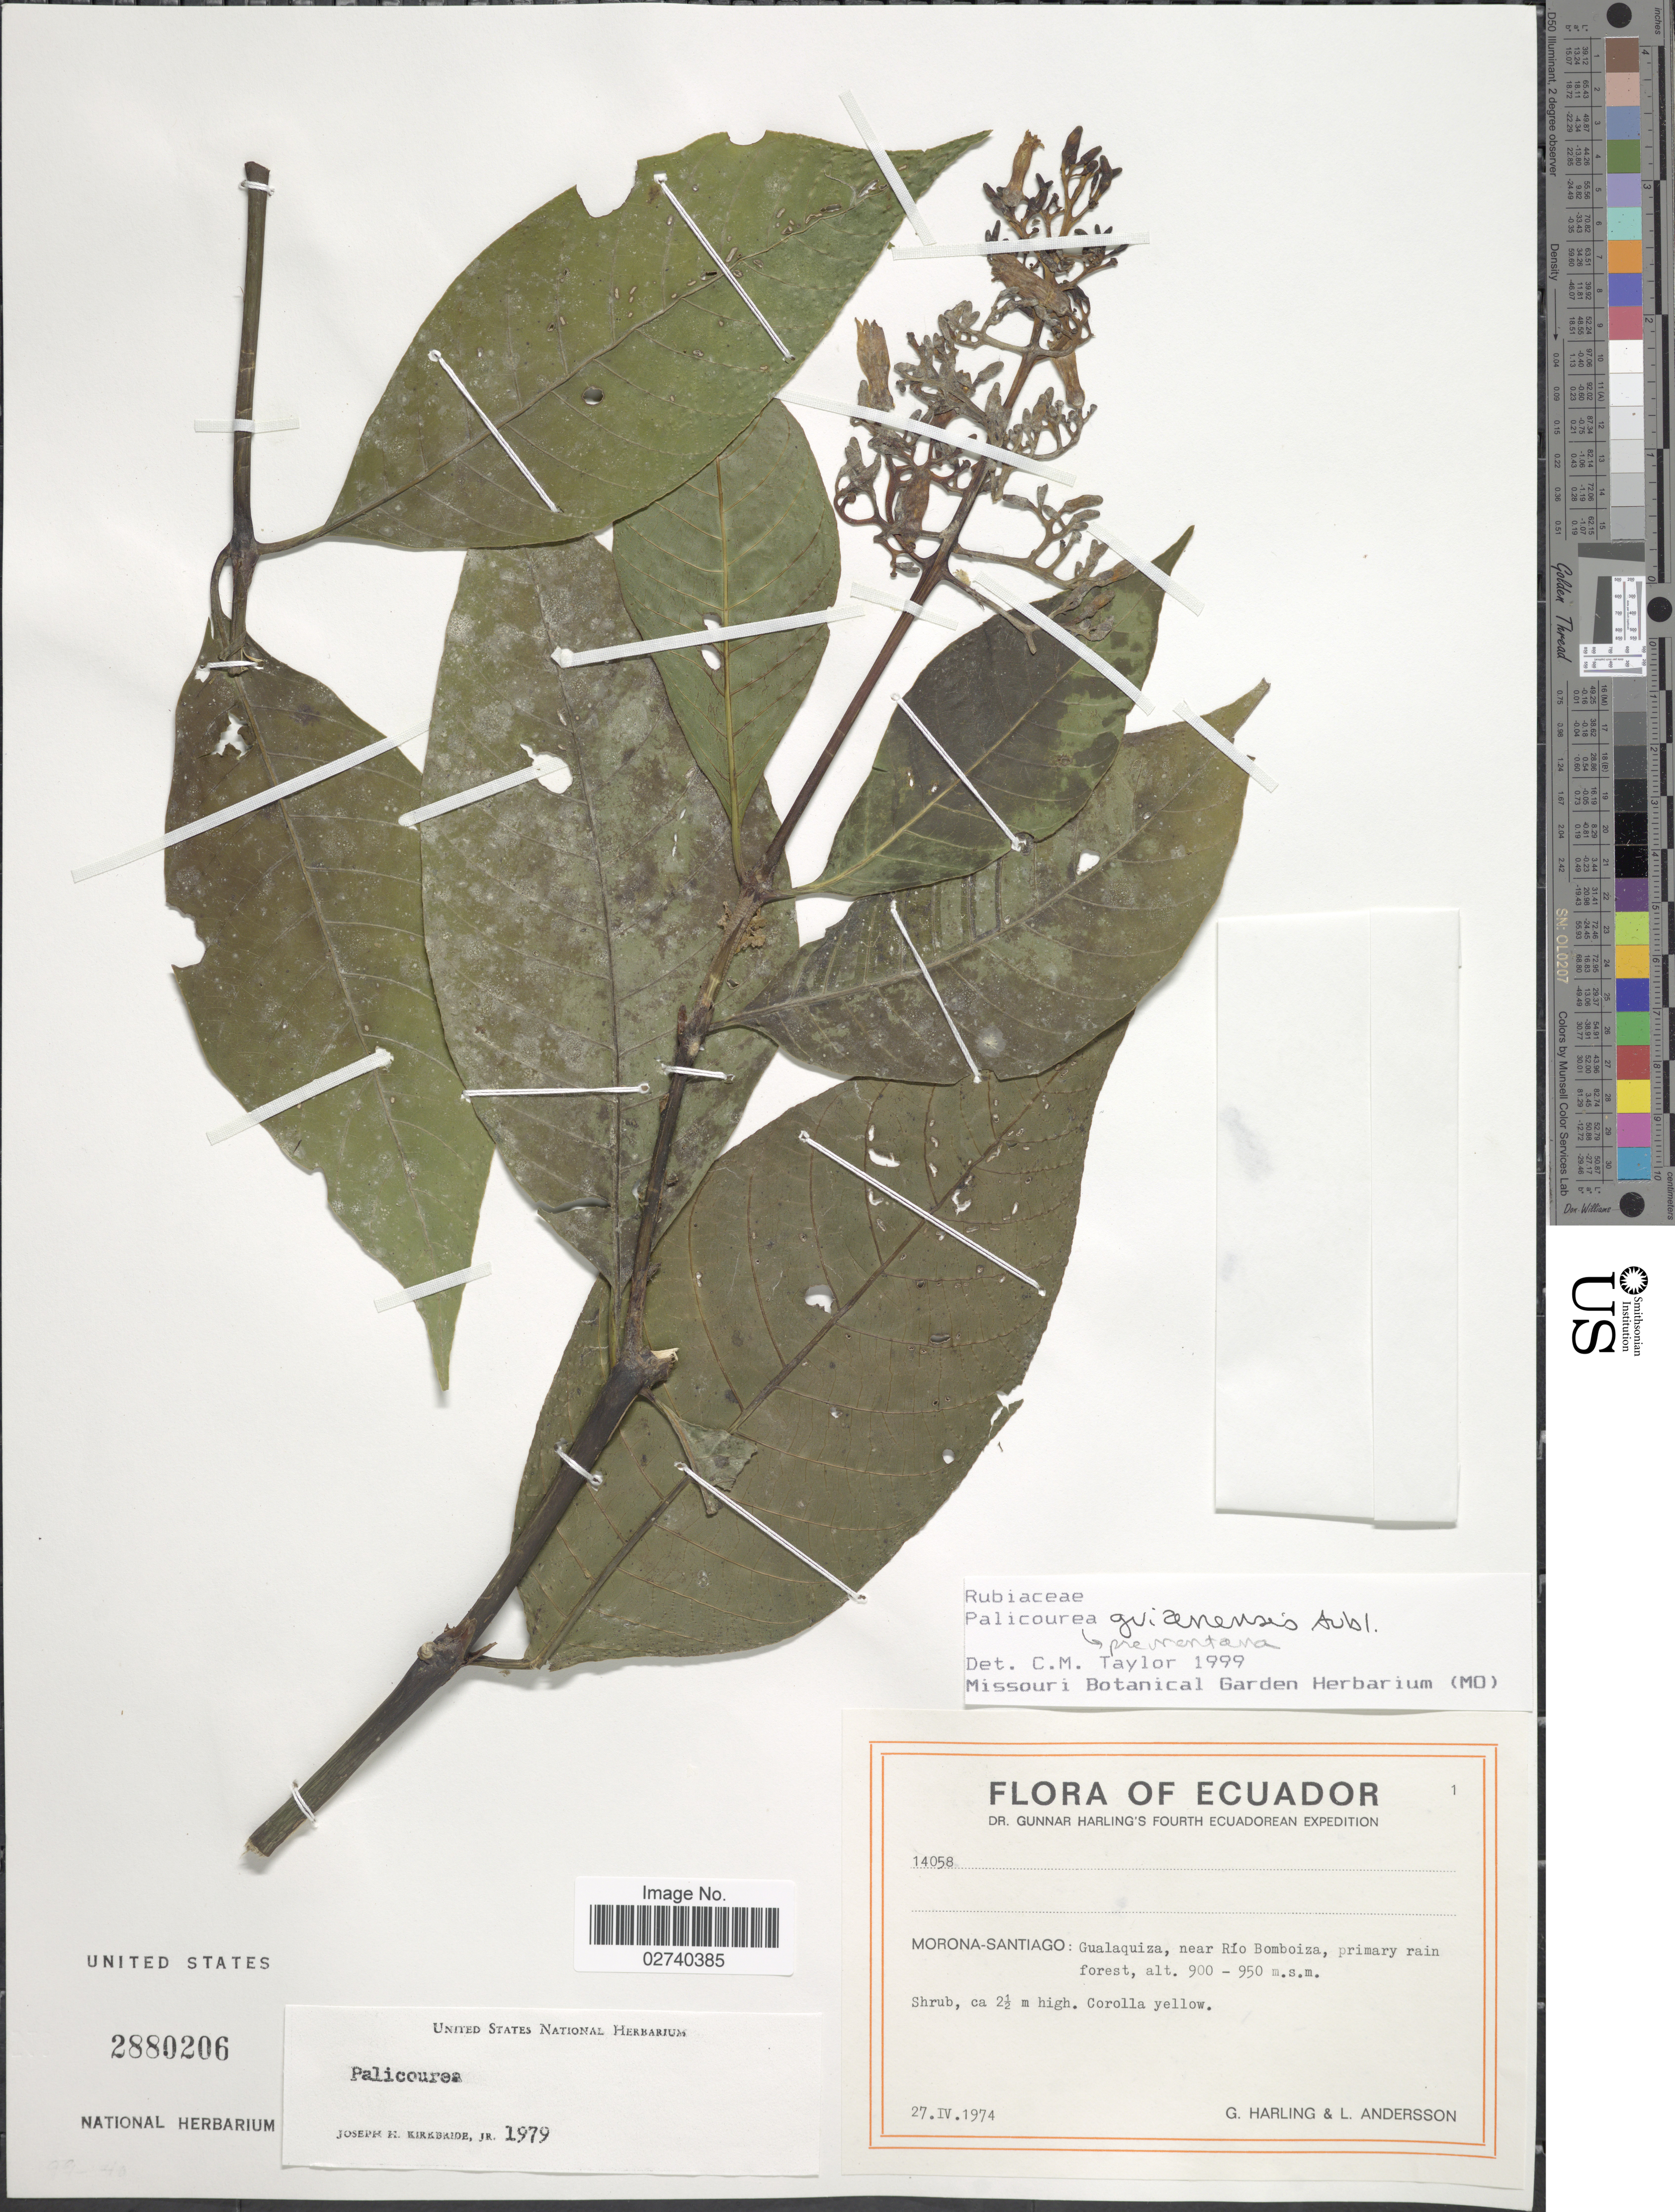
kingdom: Plantae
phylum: Tracheophyta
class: Magnoliopsida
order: Gentianales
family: Rubiaceae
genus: Palicourea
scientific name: Palicourea premontana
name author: C.M. Taylor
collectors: G. Harling & L. Andersson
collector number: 14058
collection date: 1974-04-27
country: Ecuador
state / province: Morona-Santiago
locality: Gualaquiza, near Río Bomboiza.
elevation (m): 900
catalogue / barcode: US 2880206